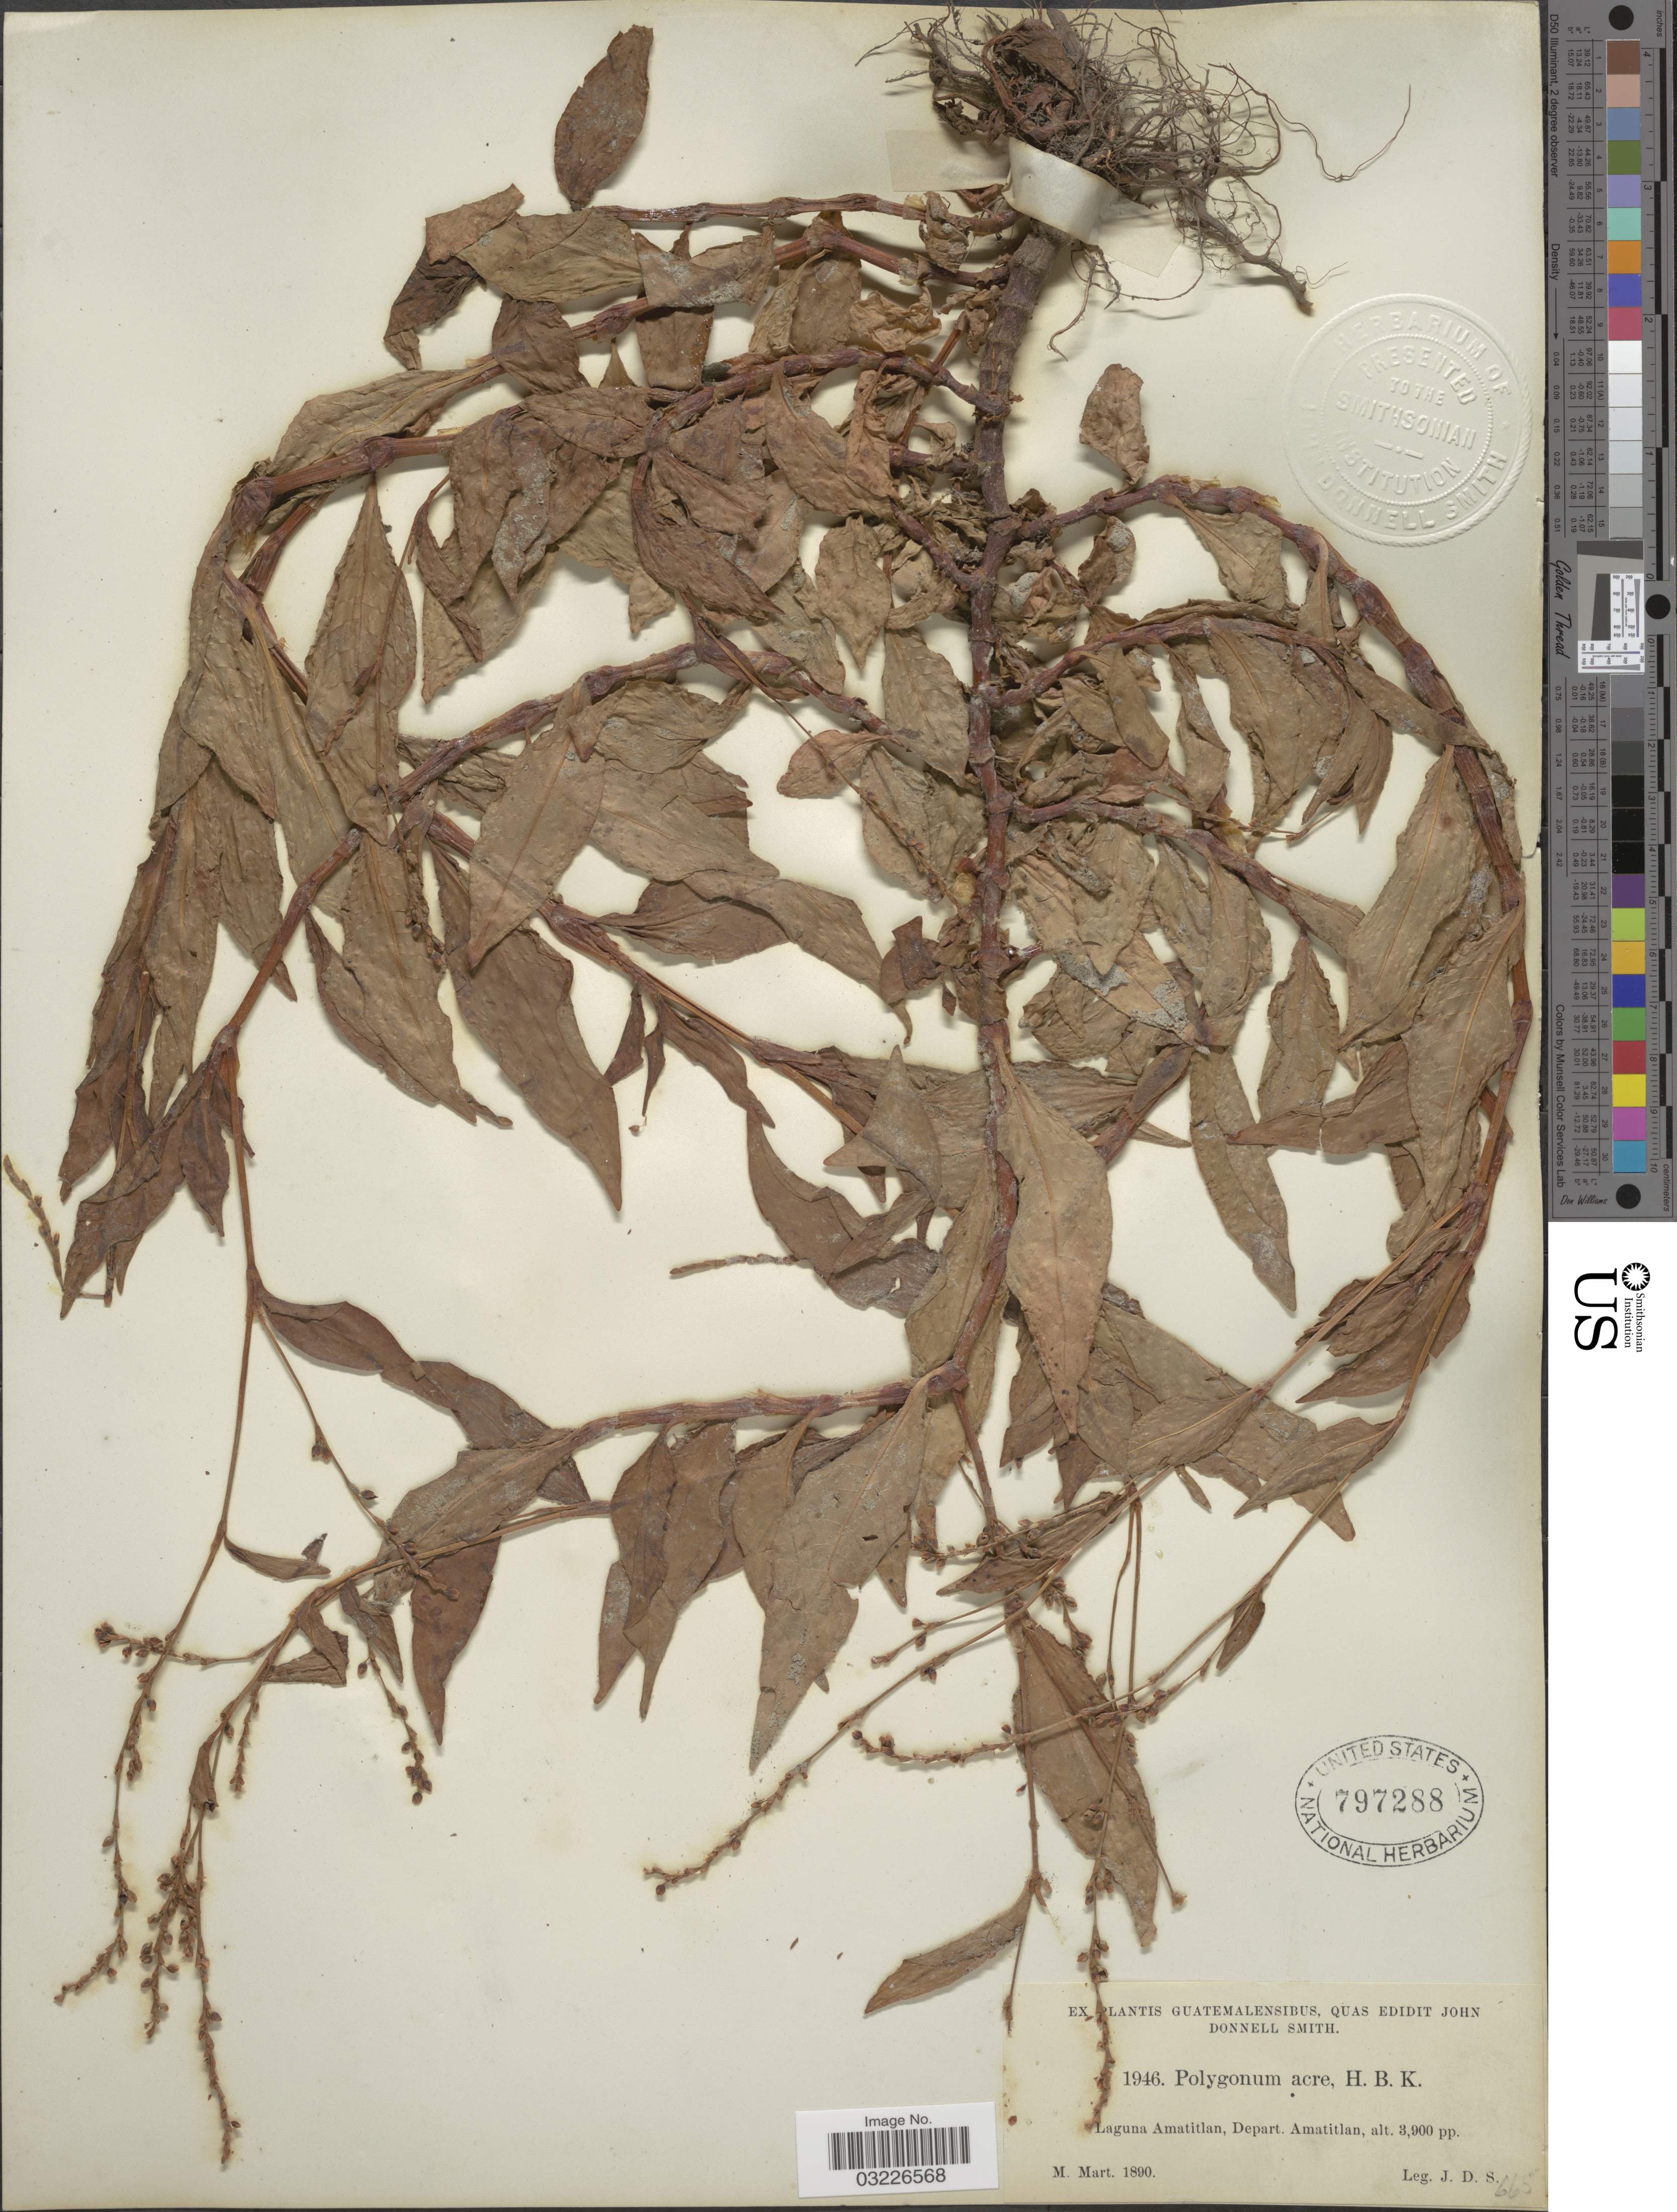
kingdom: Plantae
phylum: Tracheophyta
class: Magnoliopsida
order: Caryophyllales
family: Polygonaceae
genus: Persicaria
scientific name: Persicaria punctata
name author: (Elliott) Small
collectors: J. Donnell Smith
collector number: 1946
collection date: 1890-03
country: Guatemala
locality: Laguna Amatitlan, Depart. Amatitlan.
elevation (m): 1189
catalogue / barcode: US 797288